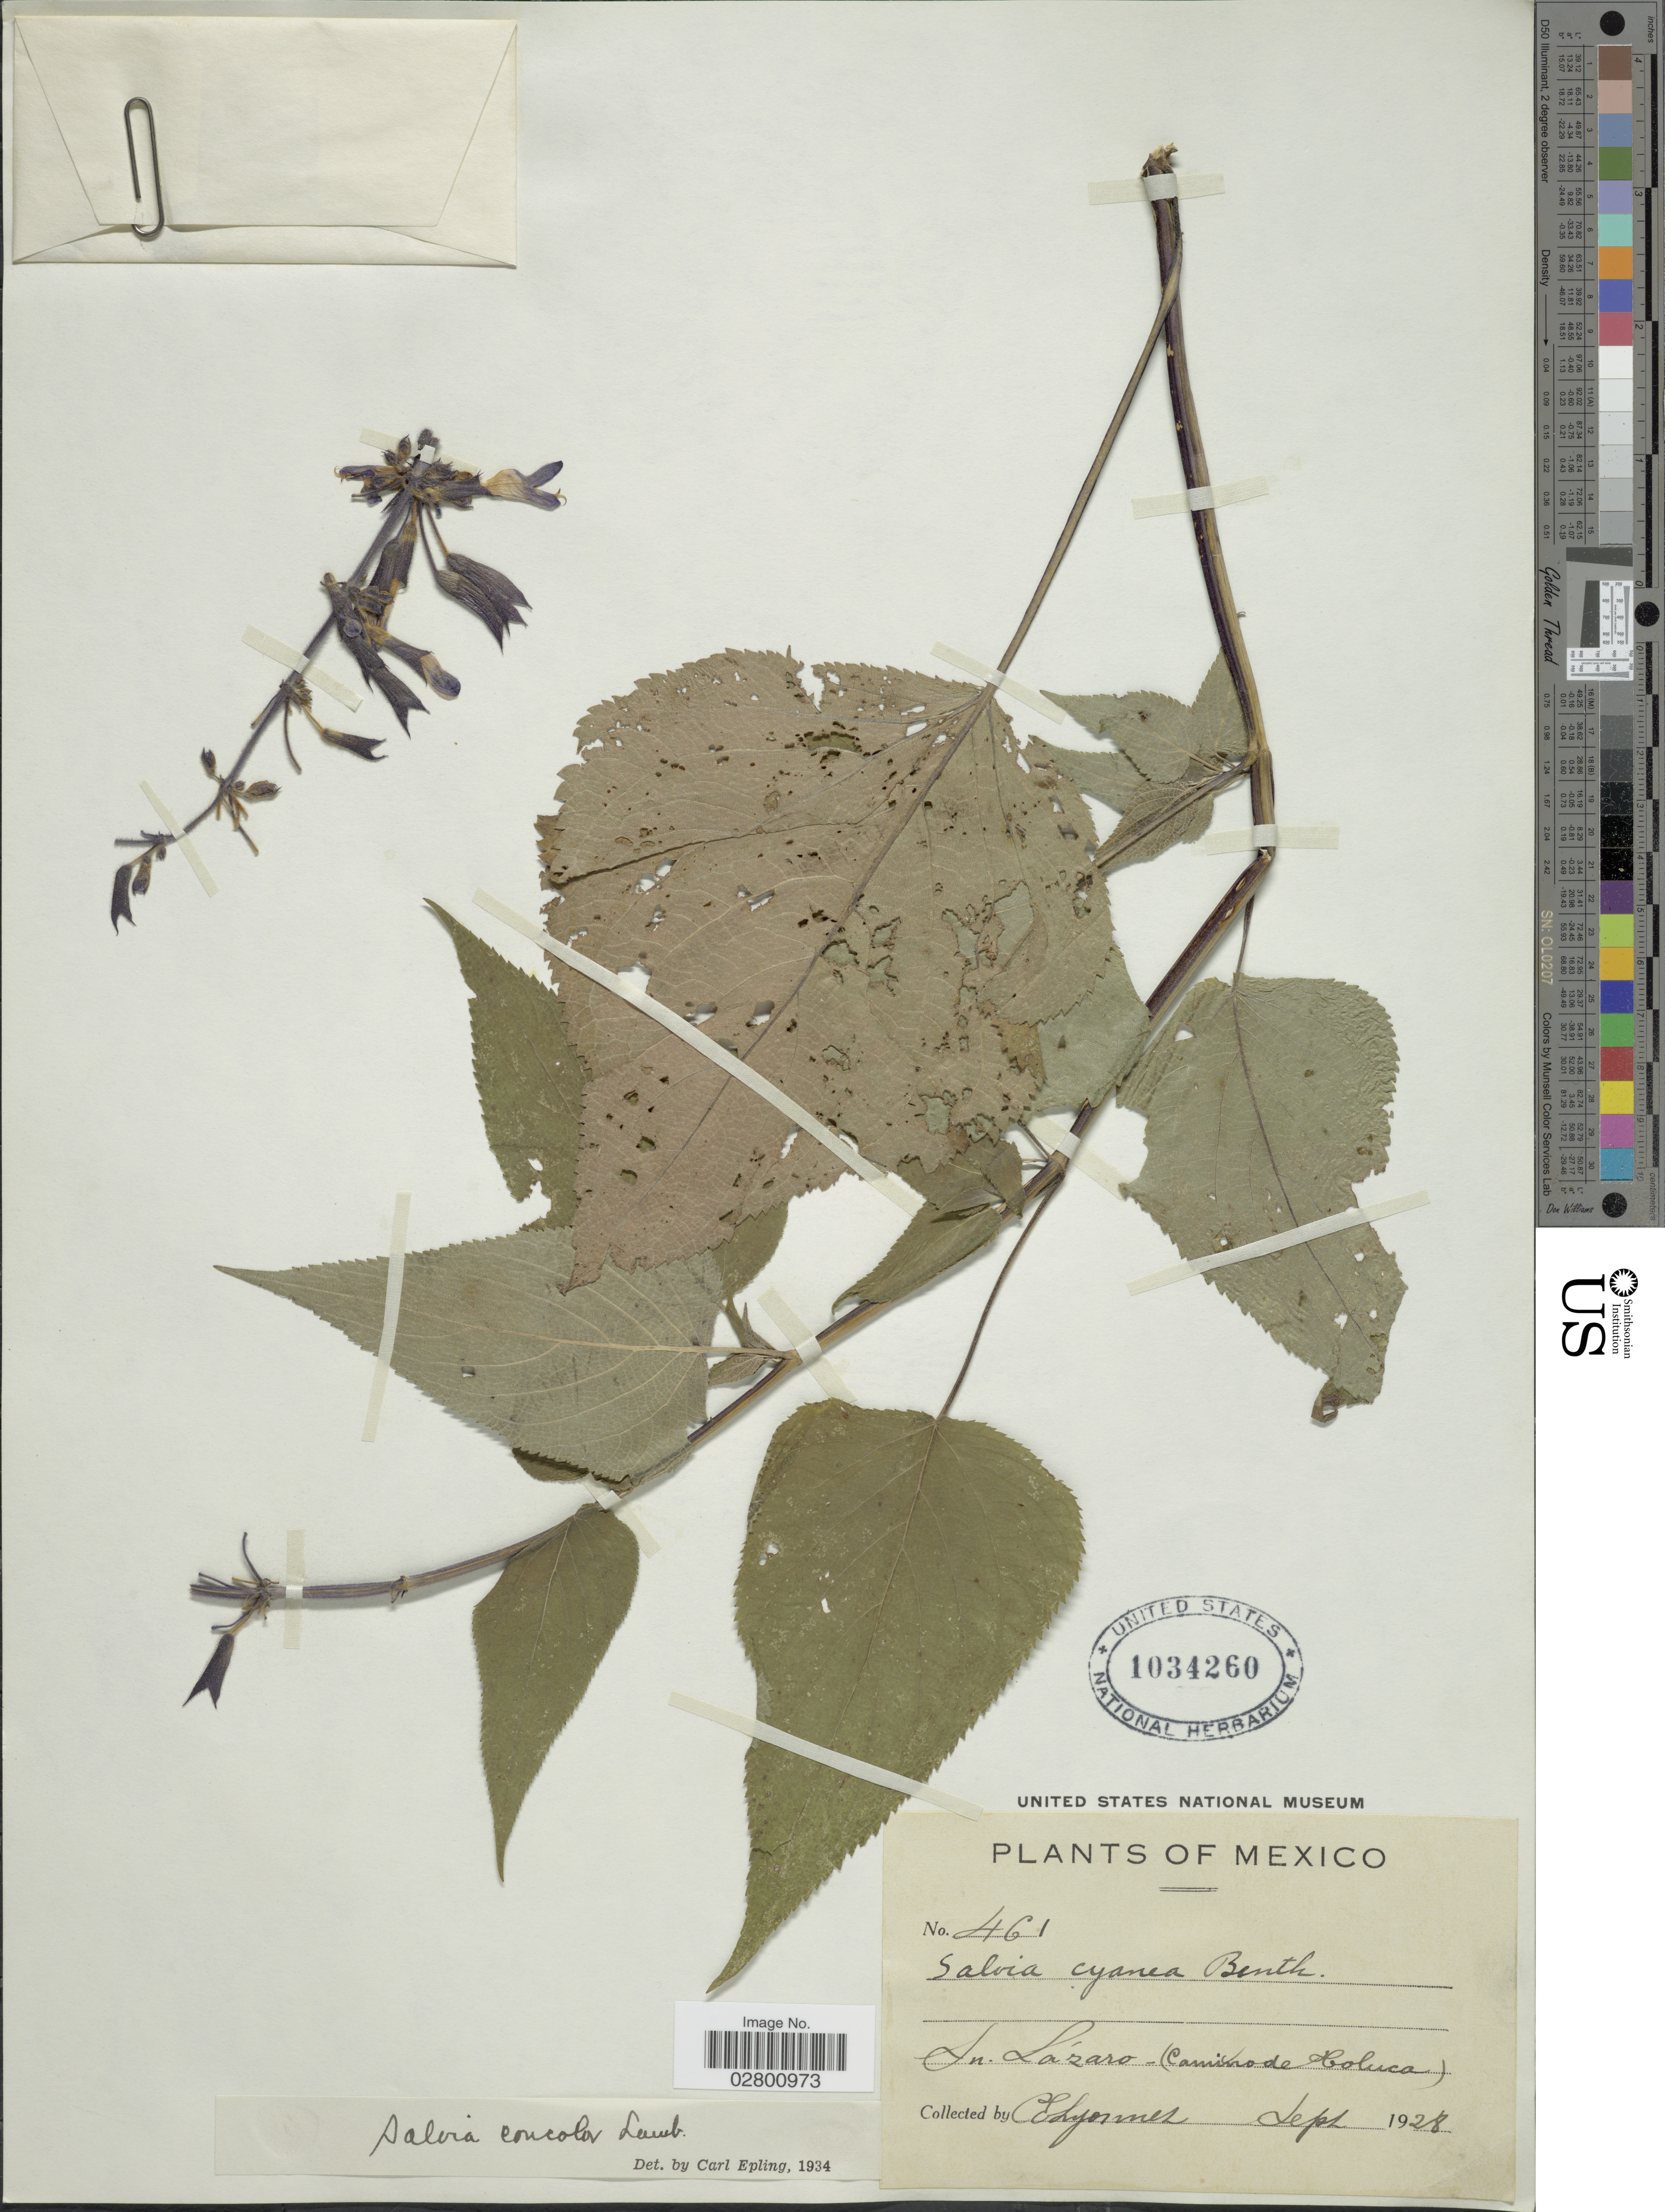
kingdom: Plantae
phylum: Tracheophyta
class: Magnoliopsida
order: Lamiales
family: Lamiaceae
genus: Salvia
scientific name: Salvia concolor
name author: Lamb. ex Benth.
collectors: C. Lyonnet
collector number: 461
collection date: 1928-09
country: Mexico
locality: Sn. Lazaro- (Camino de Toluca).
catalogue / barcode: US 1034260